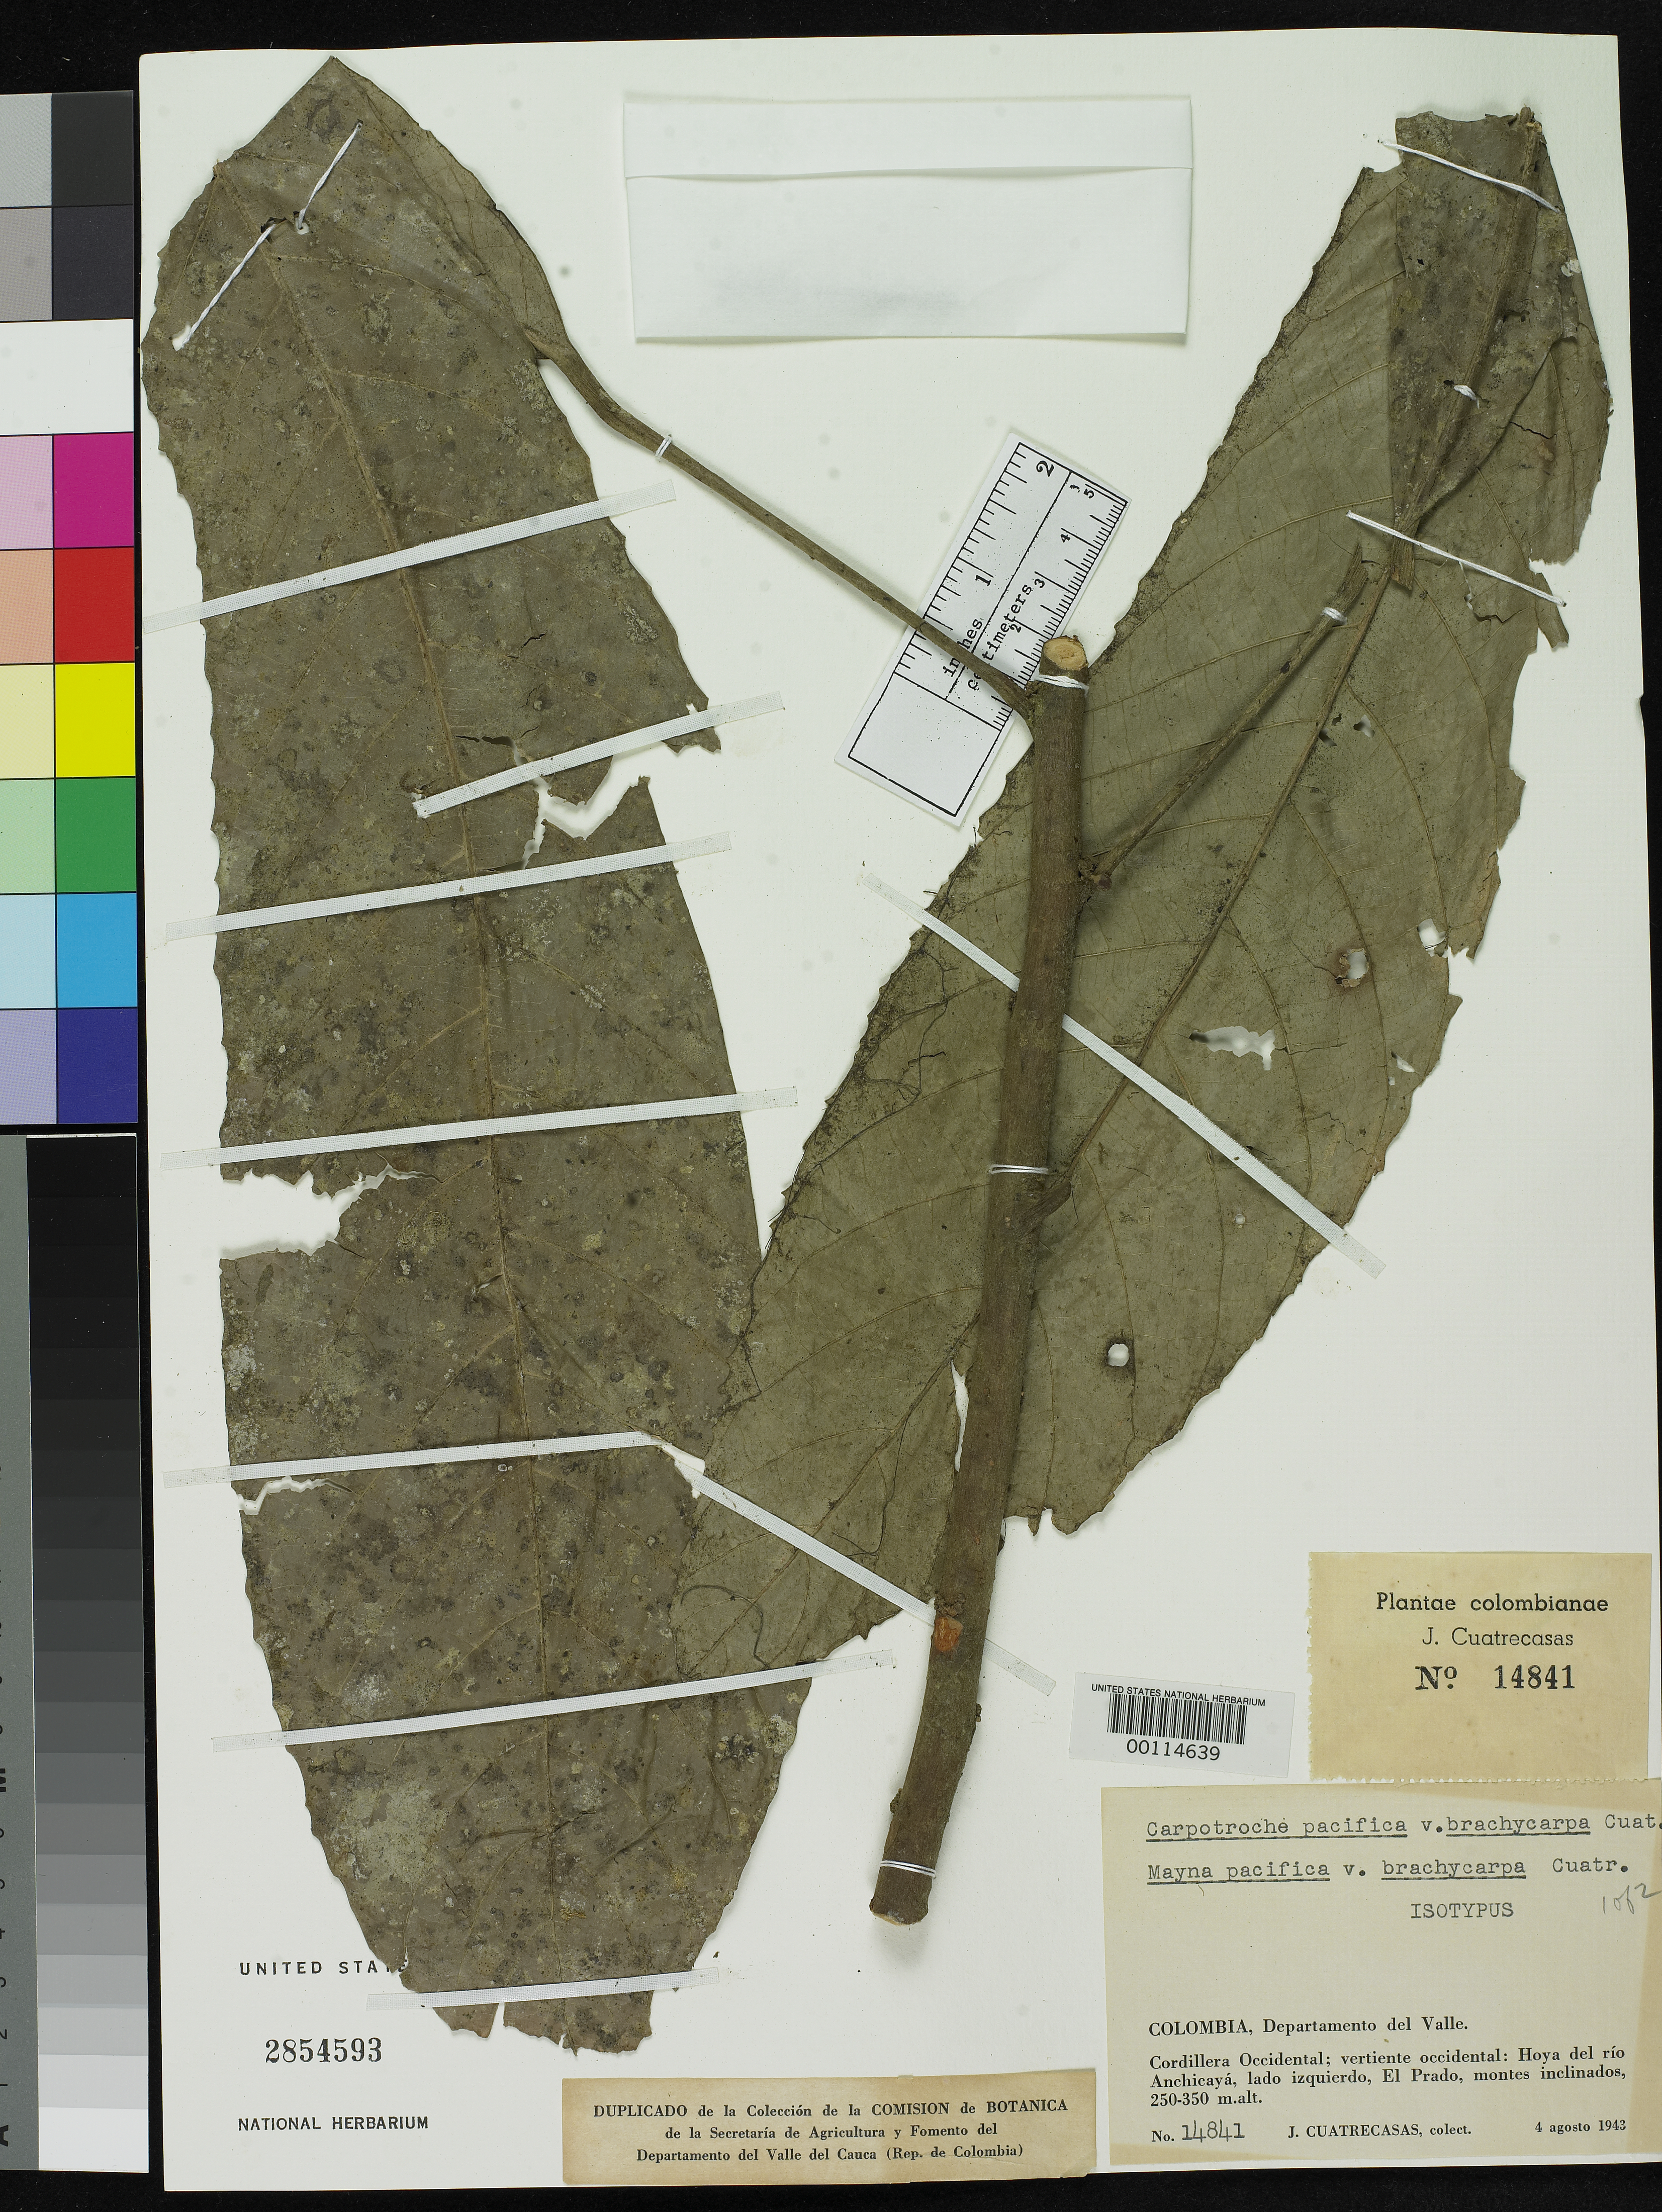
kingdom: Plantae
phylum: Tracheophyta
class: Magnoliopsida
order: Malpighiales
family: Achariaceae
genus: Mayna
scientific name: Mayna pacifica var. brachycarpa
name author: Cuatrec.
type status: Isotype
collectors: J. Cuatrecasas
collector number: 14841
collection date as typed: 04 Aug 1943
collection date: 1943-08-04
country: Colombia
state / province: Valle del Cauca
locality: Cordillera Occidental, Hoya del Rio Anchicaya, El Prado.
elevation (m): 250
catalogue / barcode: US 2854593